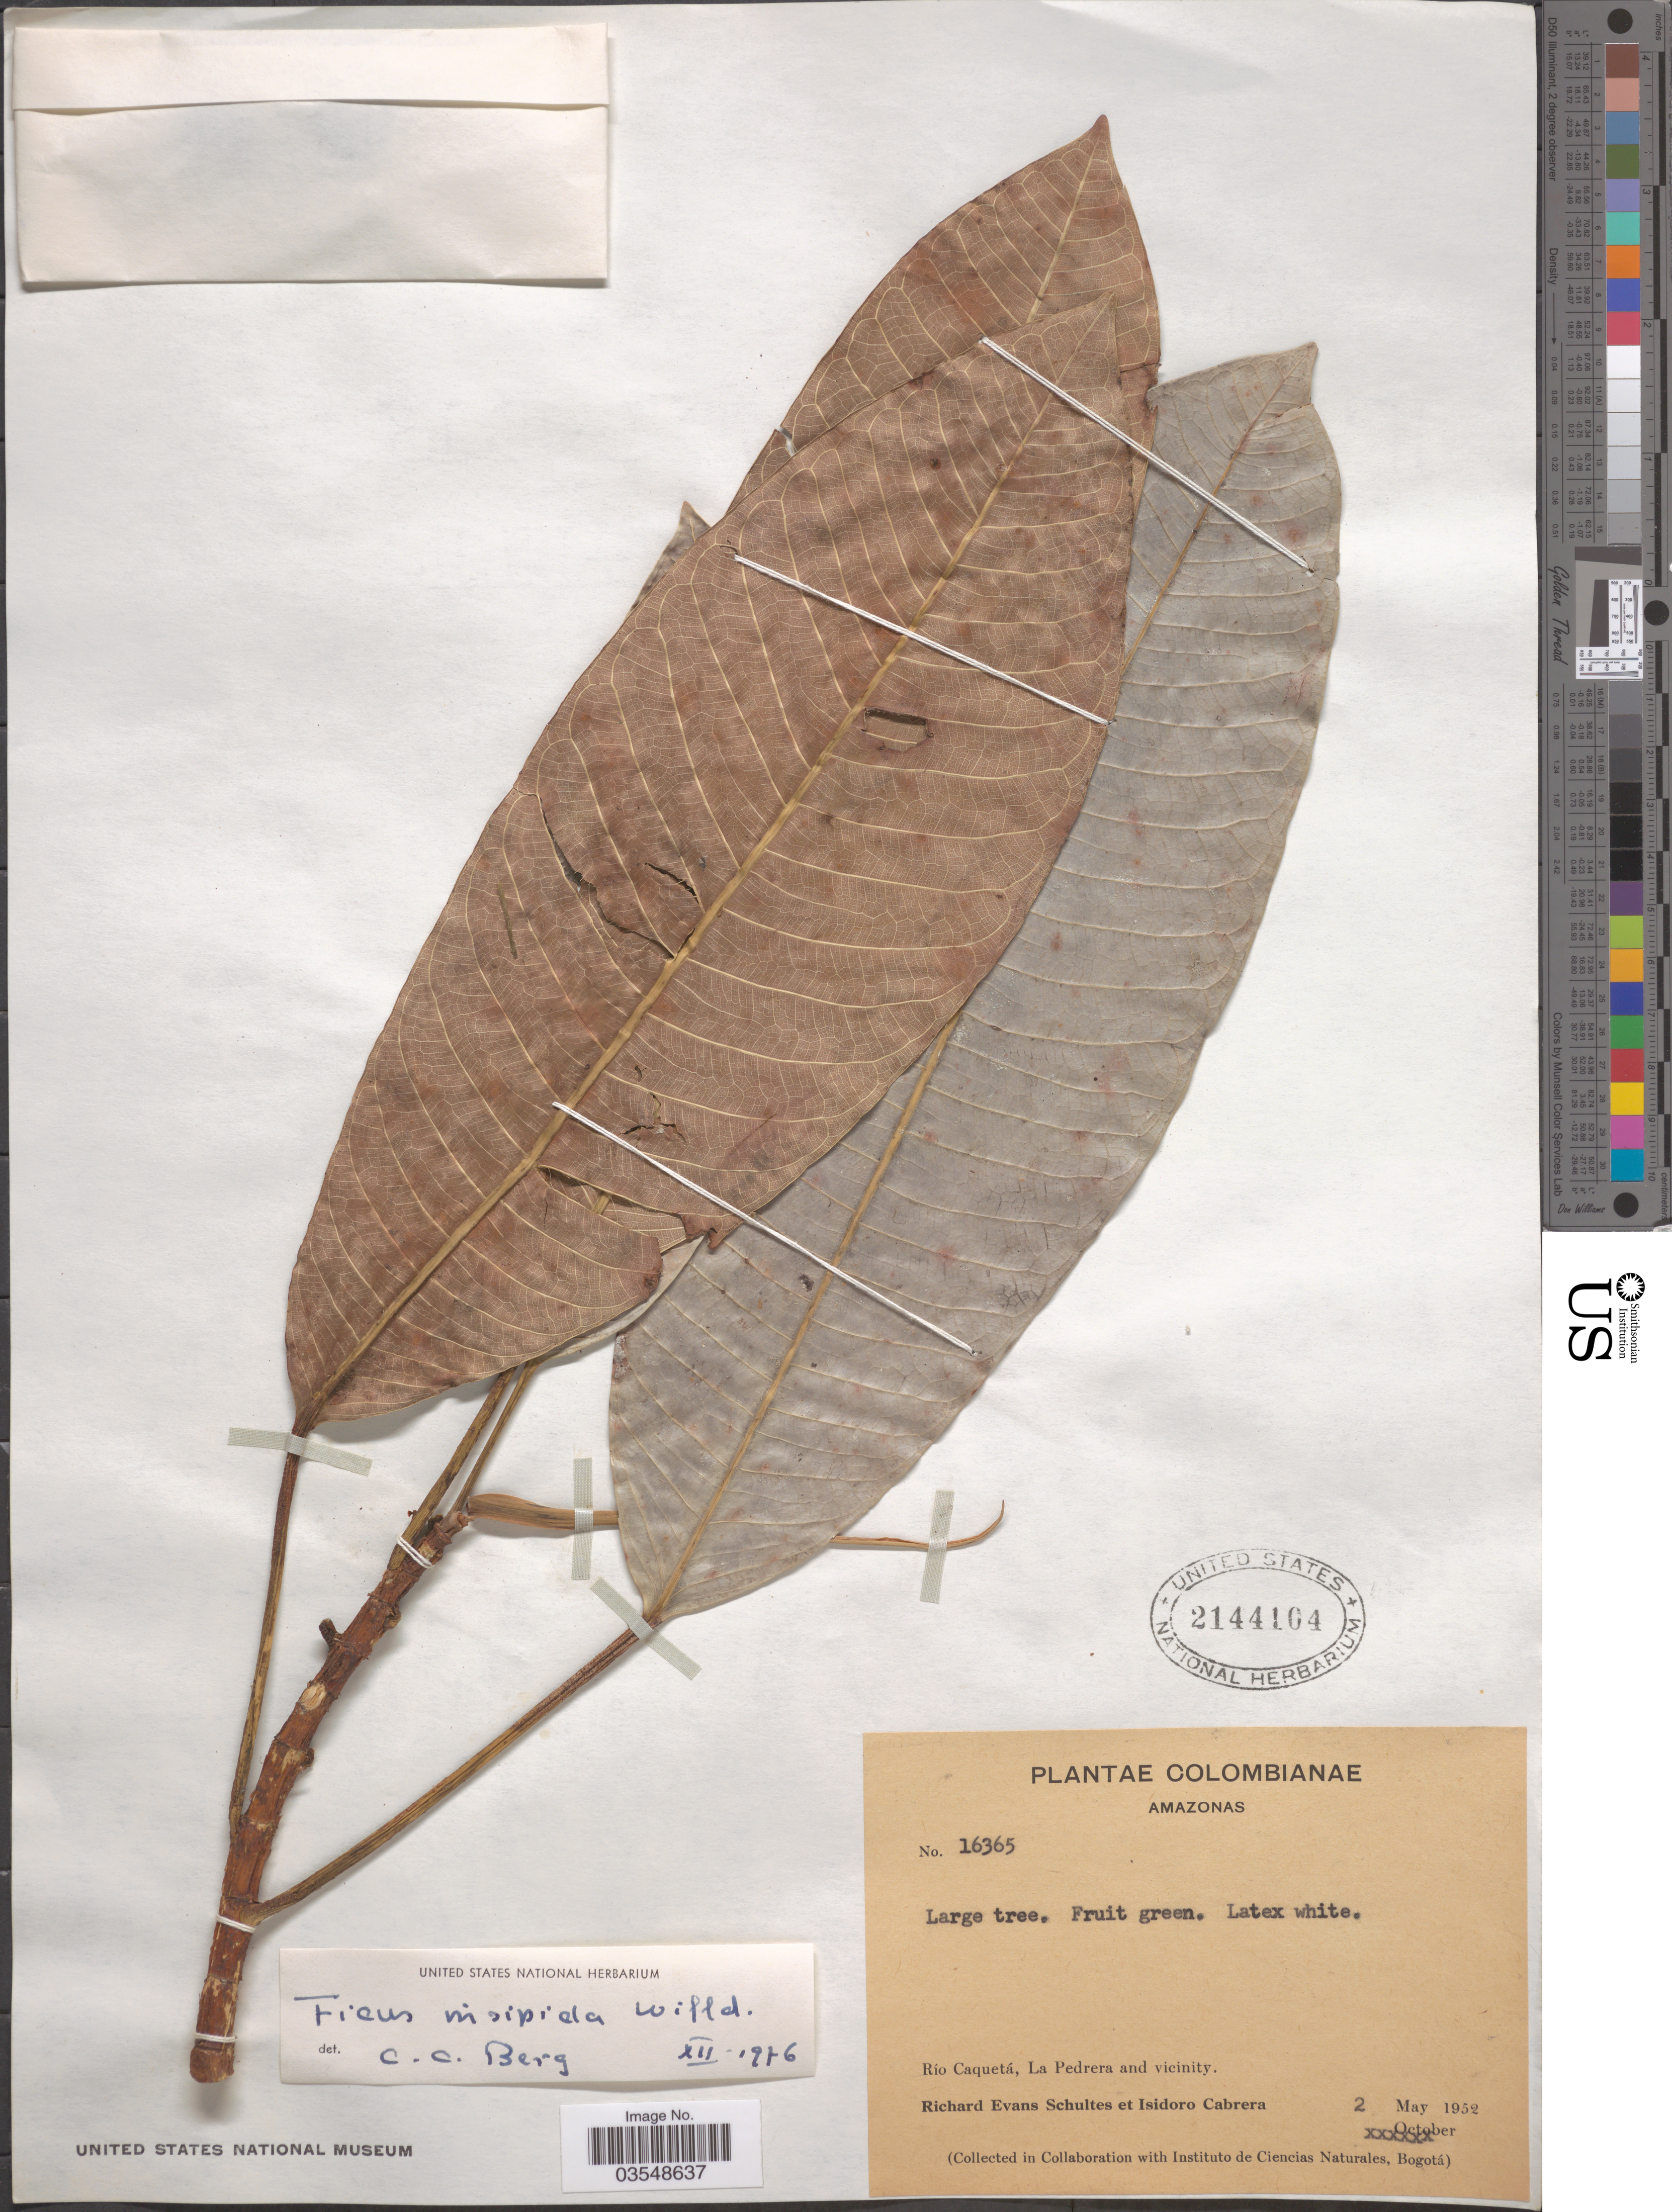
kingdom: Plantae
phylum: Tracheophyta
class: Magnoliopsida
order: Rosales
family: Moraceae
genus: Ficus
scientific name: Ficus glabrata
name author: Kunth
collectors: R. E. Schultes & I. Cabrera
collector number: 16365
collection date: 1952-05-02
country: Colombia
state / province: Amazônas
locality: Amazonas. Río Caquetá, La Pedrera and vicinity.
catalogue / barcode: US 2144104